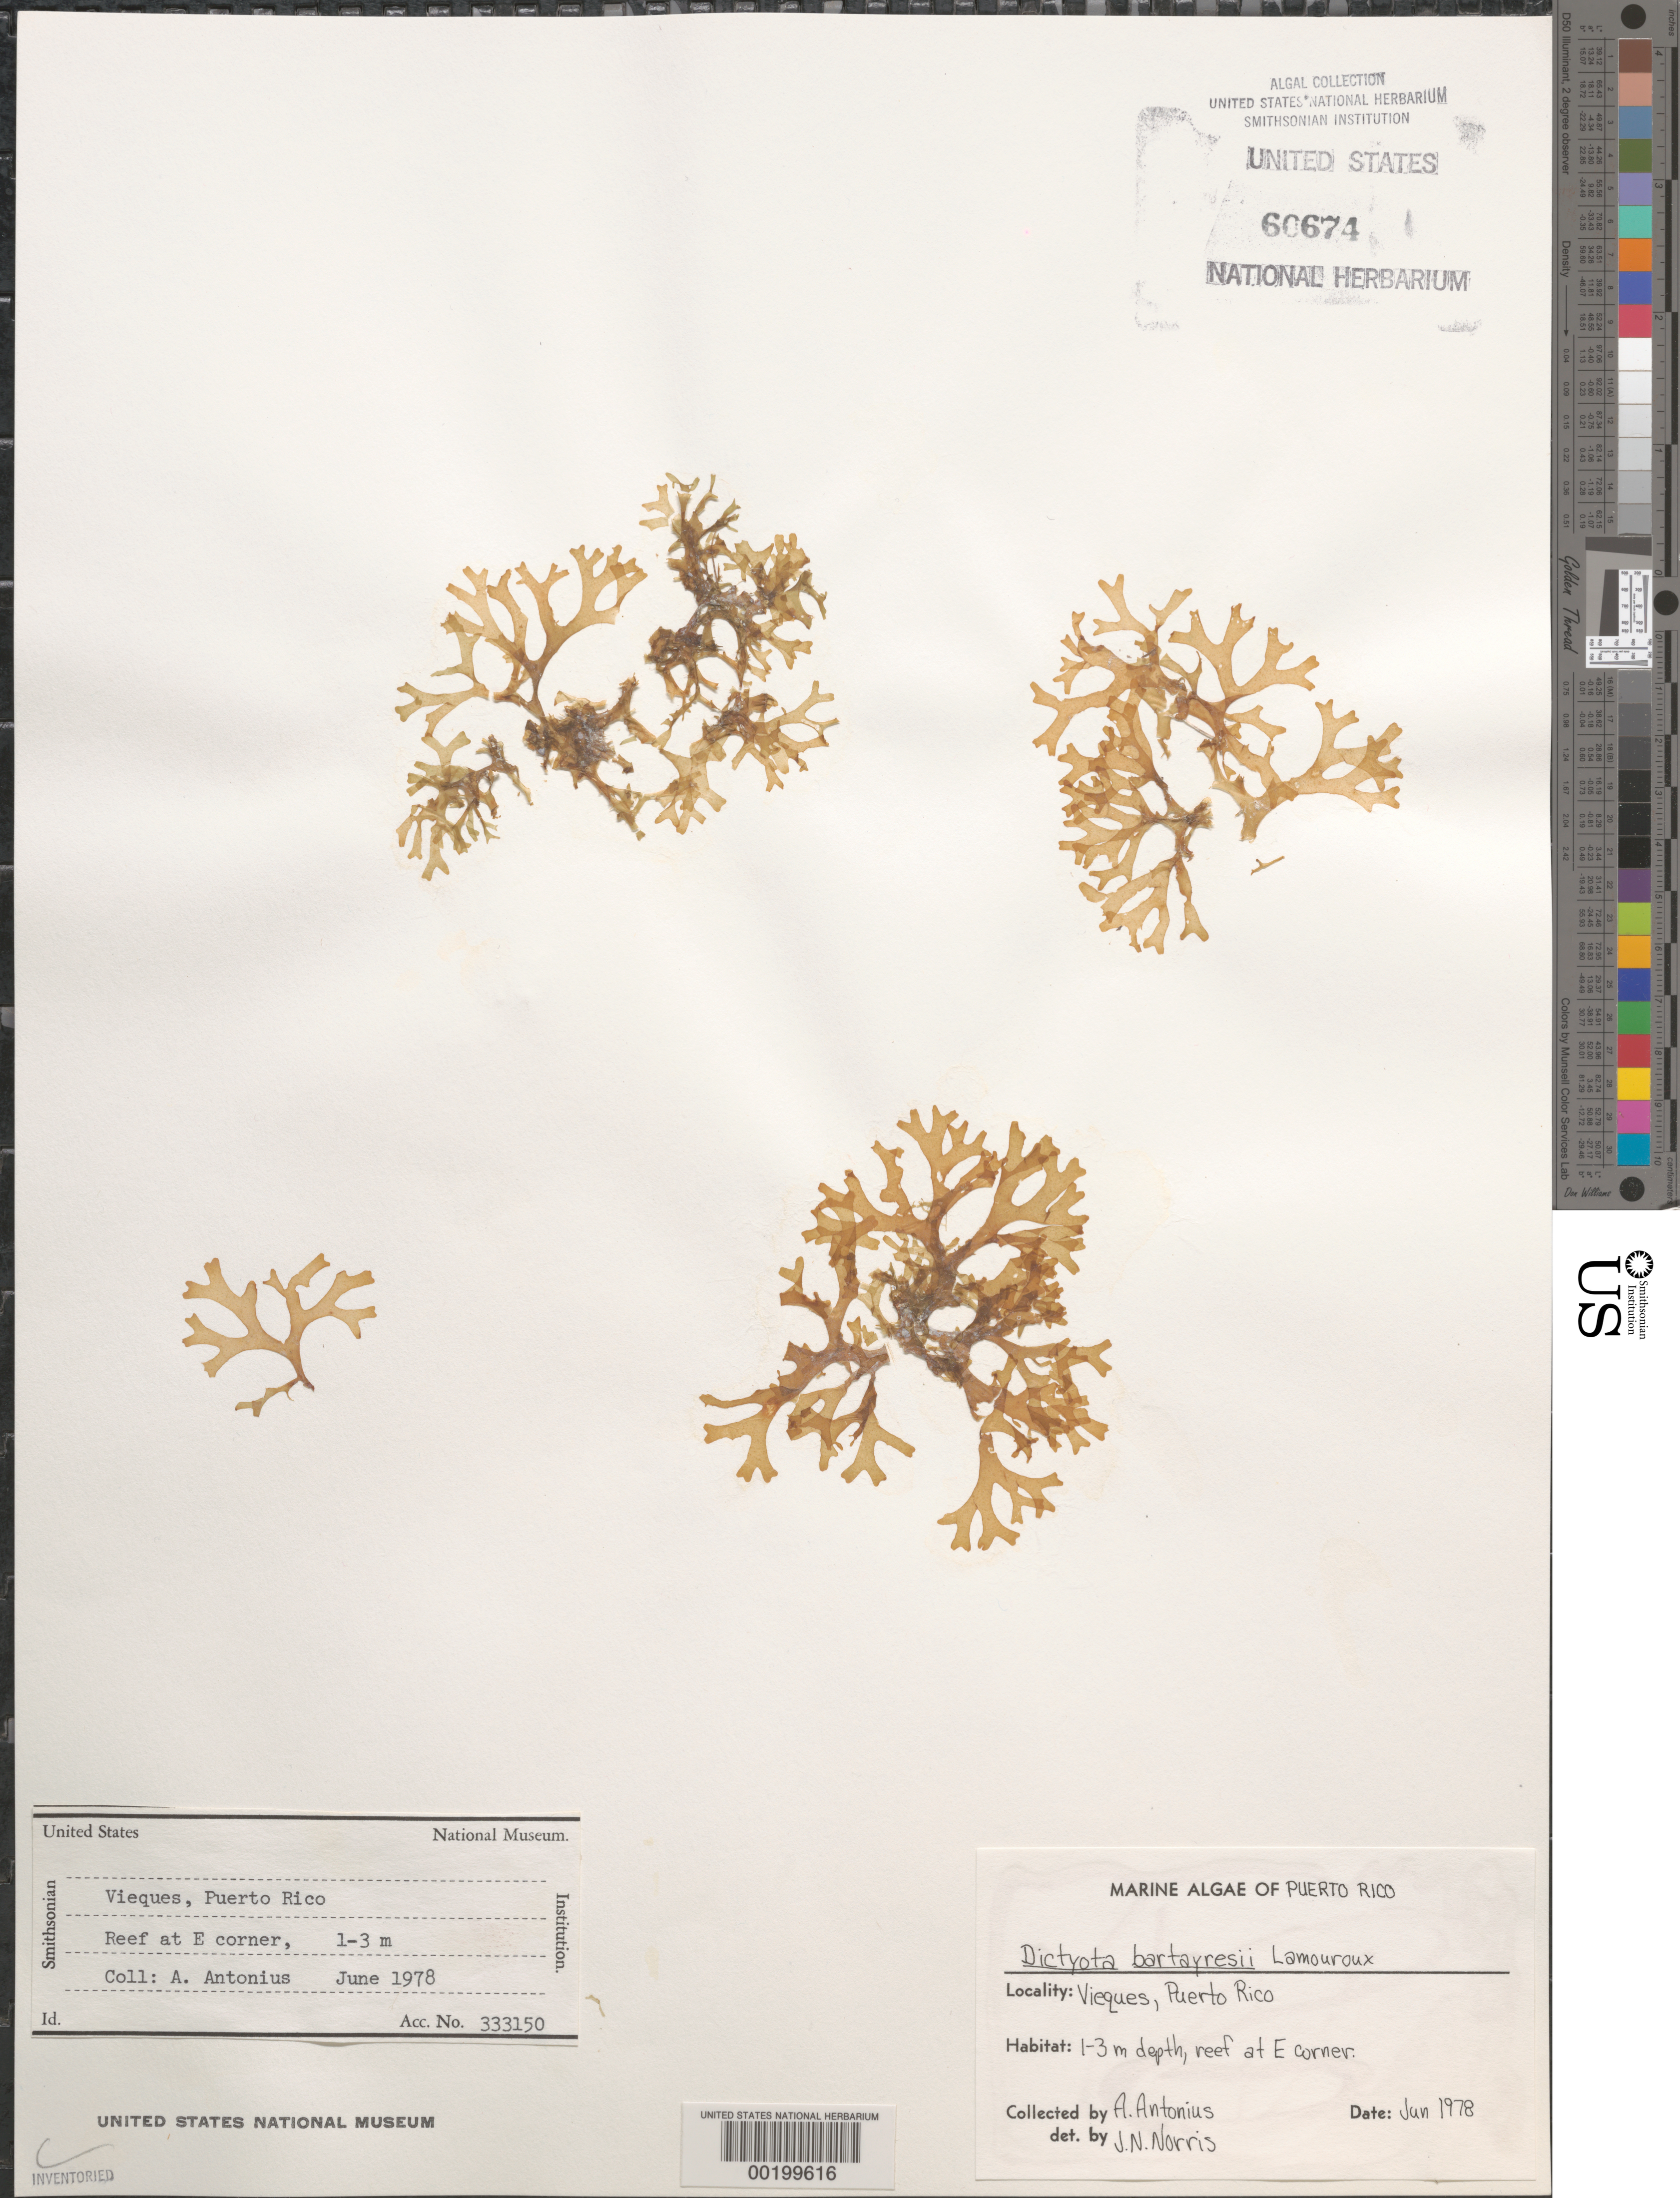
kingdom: Chromista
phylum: Ochrophyta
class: Phaeophyceae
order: Dictyotales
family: Dictyotaceae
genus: Dictyota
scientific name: Dictyota bartayresiana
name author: J.V.Lamouroux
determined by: Norris, James N.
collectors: A. Antonius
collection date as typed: Jun 1978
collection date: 1978-06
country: Puerto Rico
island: Vieques Island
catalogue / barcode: US 60674